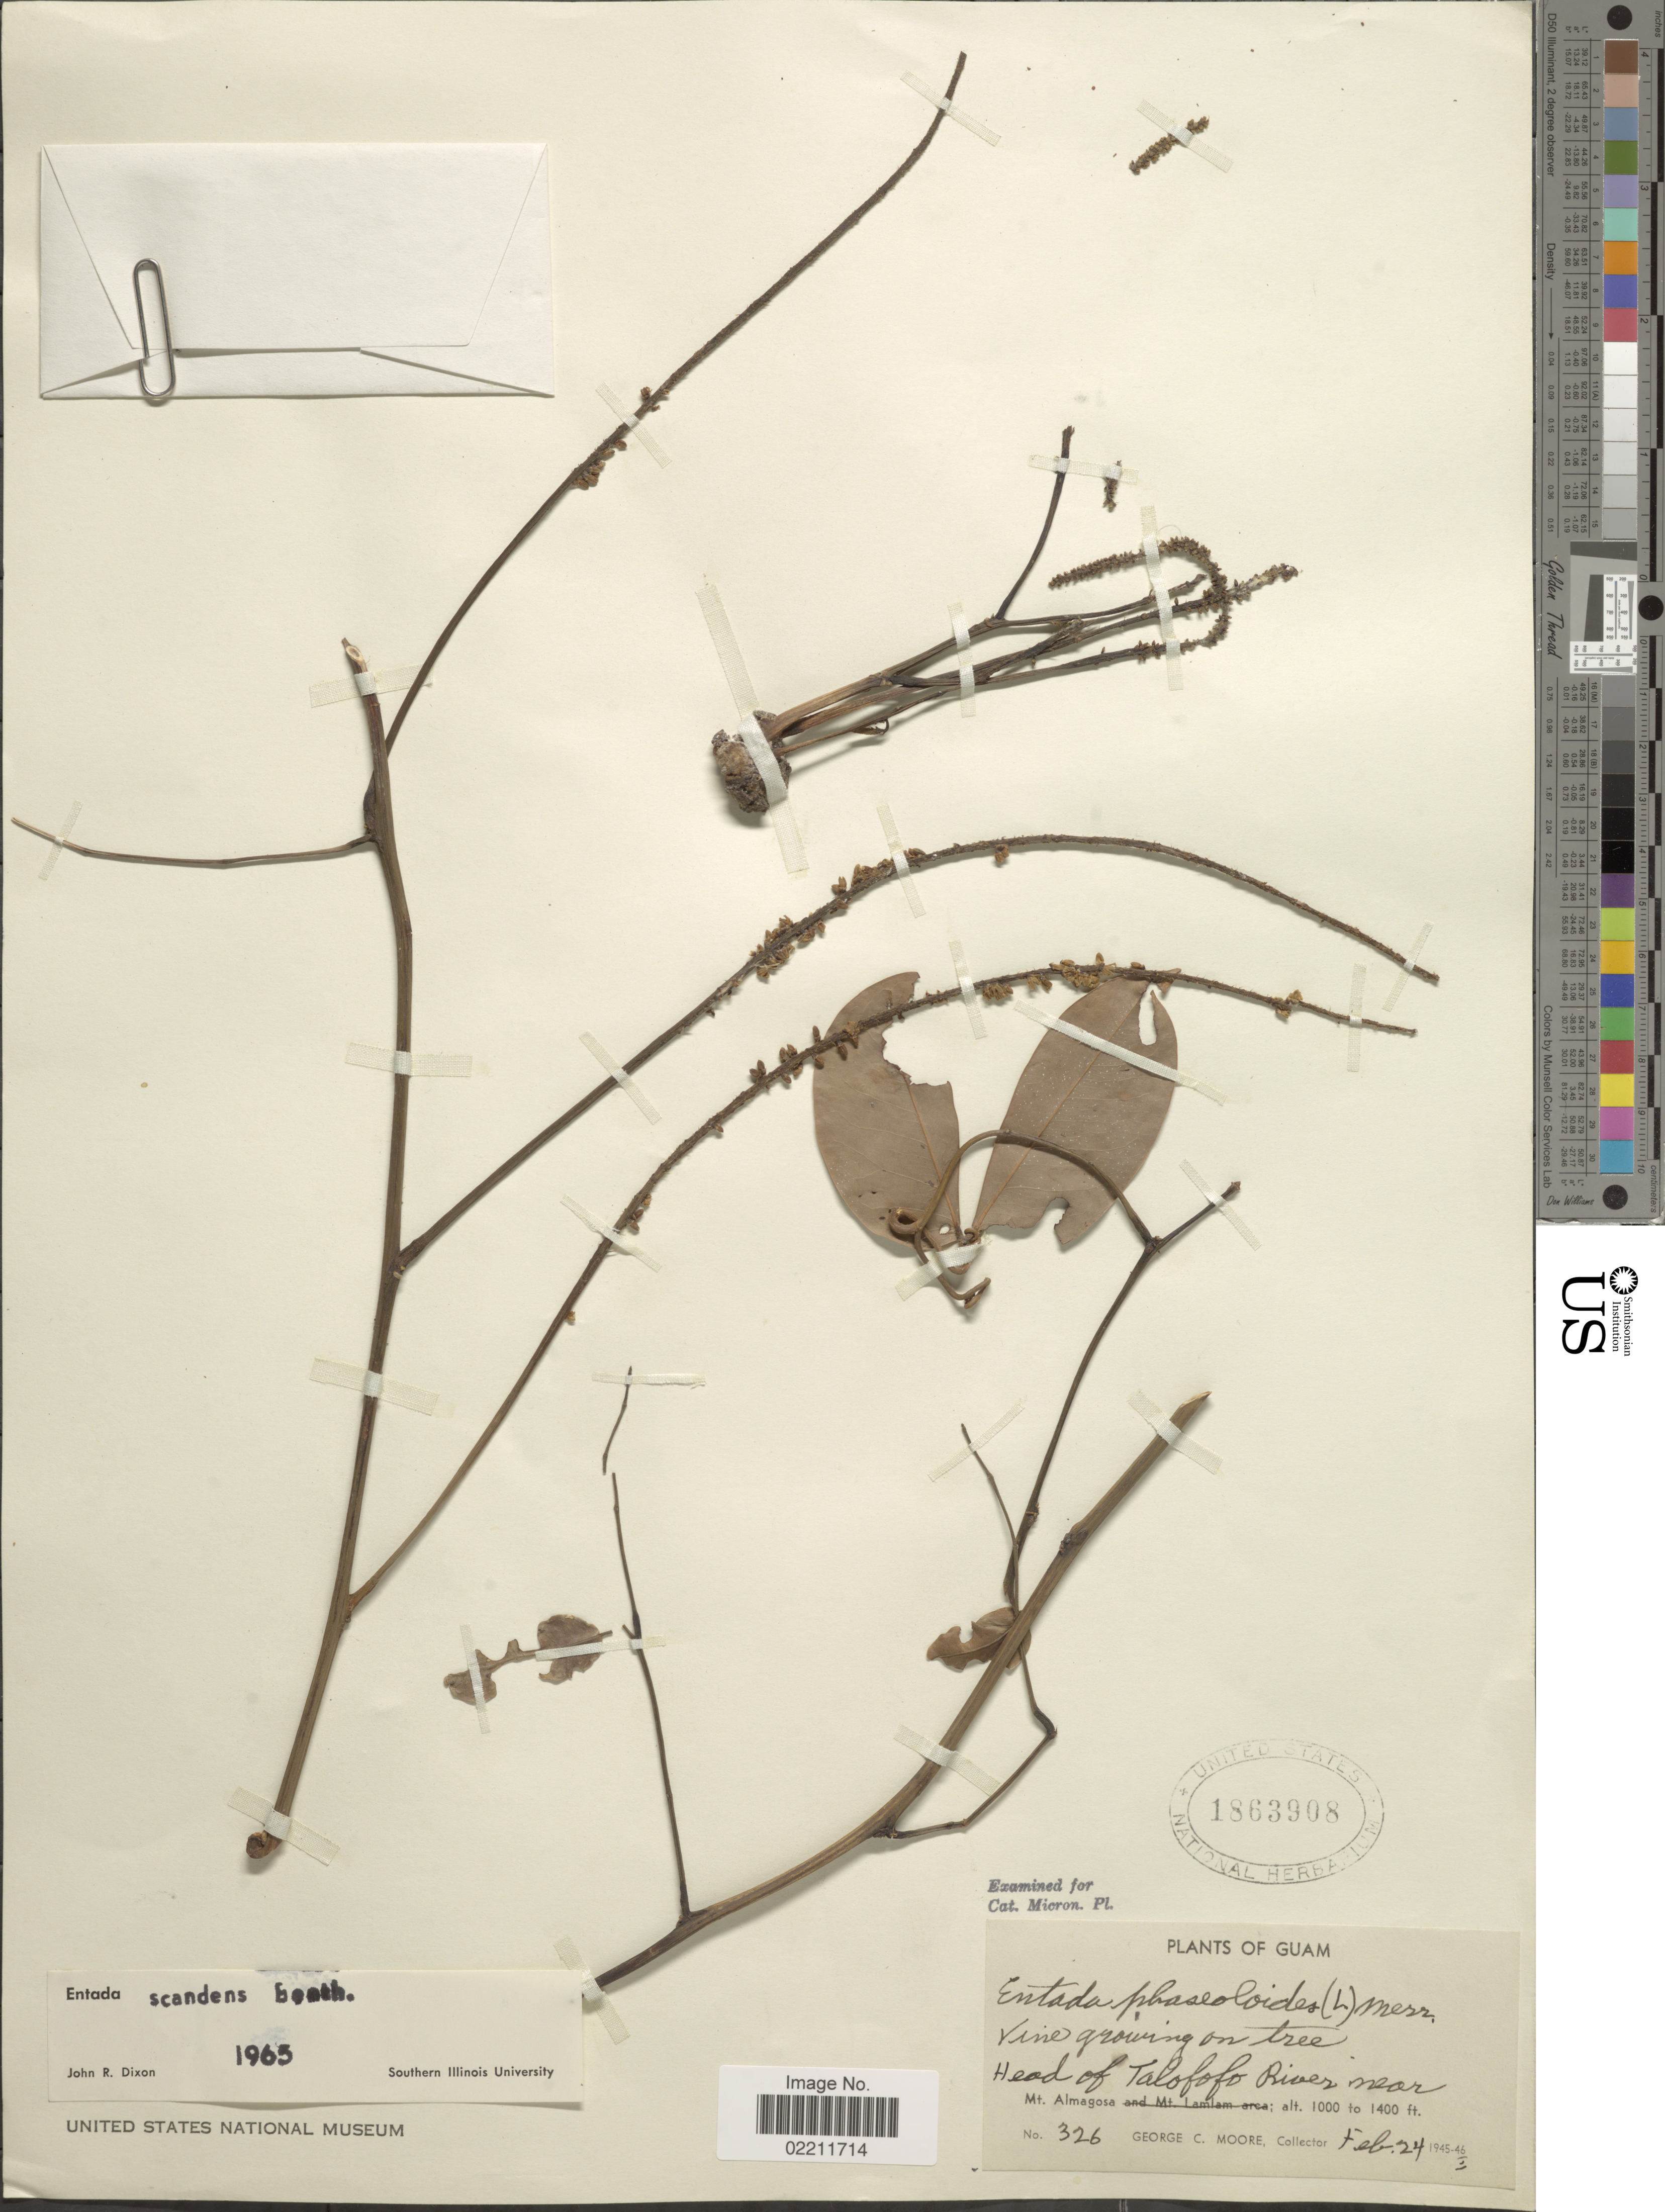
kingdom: Plantae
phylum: Tracheophyta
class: Magnoliopsida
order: Fabales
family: Fabaceae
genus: Entada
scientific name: Entada pursaetha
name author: DC.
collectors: G. C. Moore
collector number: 326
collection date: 1946-02-24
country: Guam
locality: Head of Talofofo River near Mt. Almagoso.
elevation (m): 305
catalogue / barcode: US 1863908